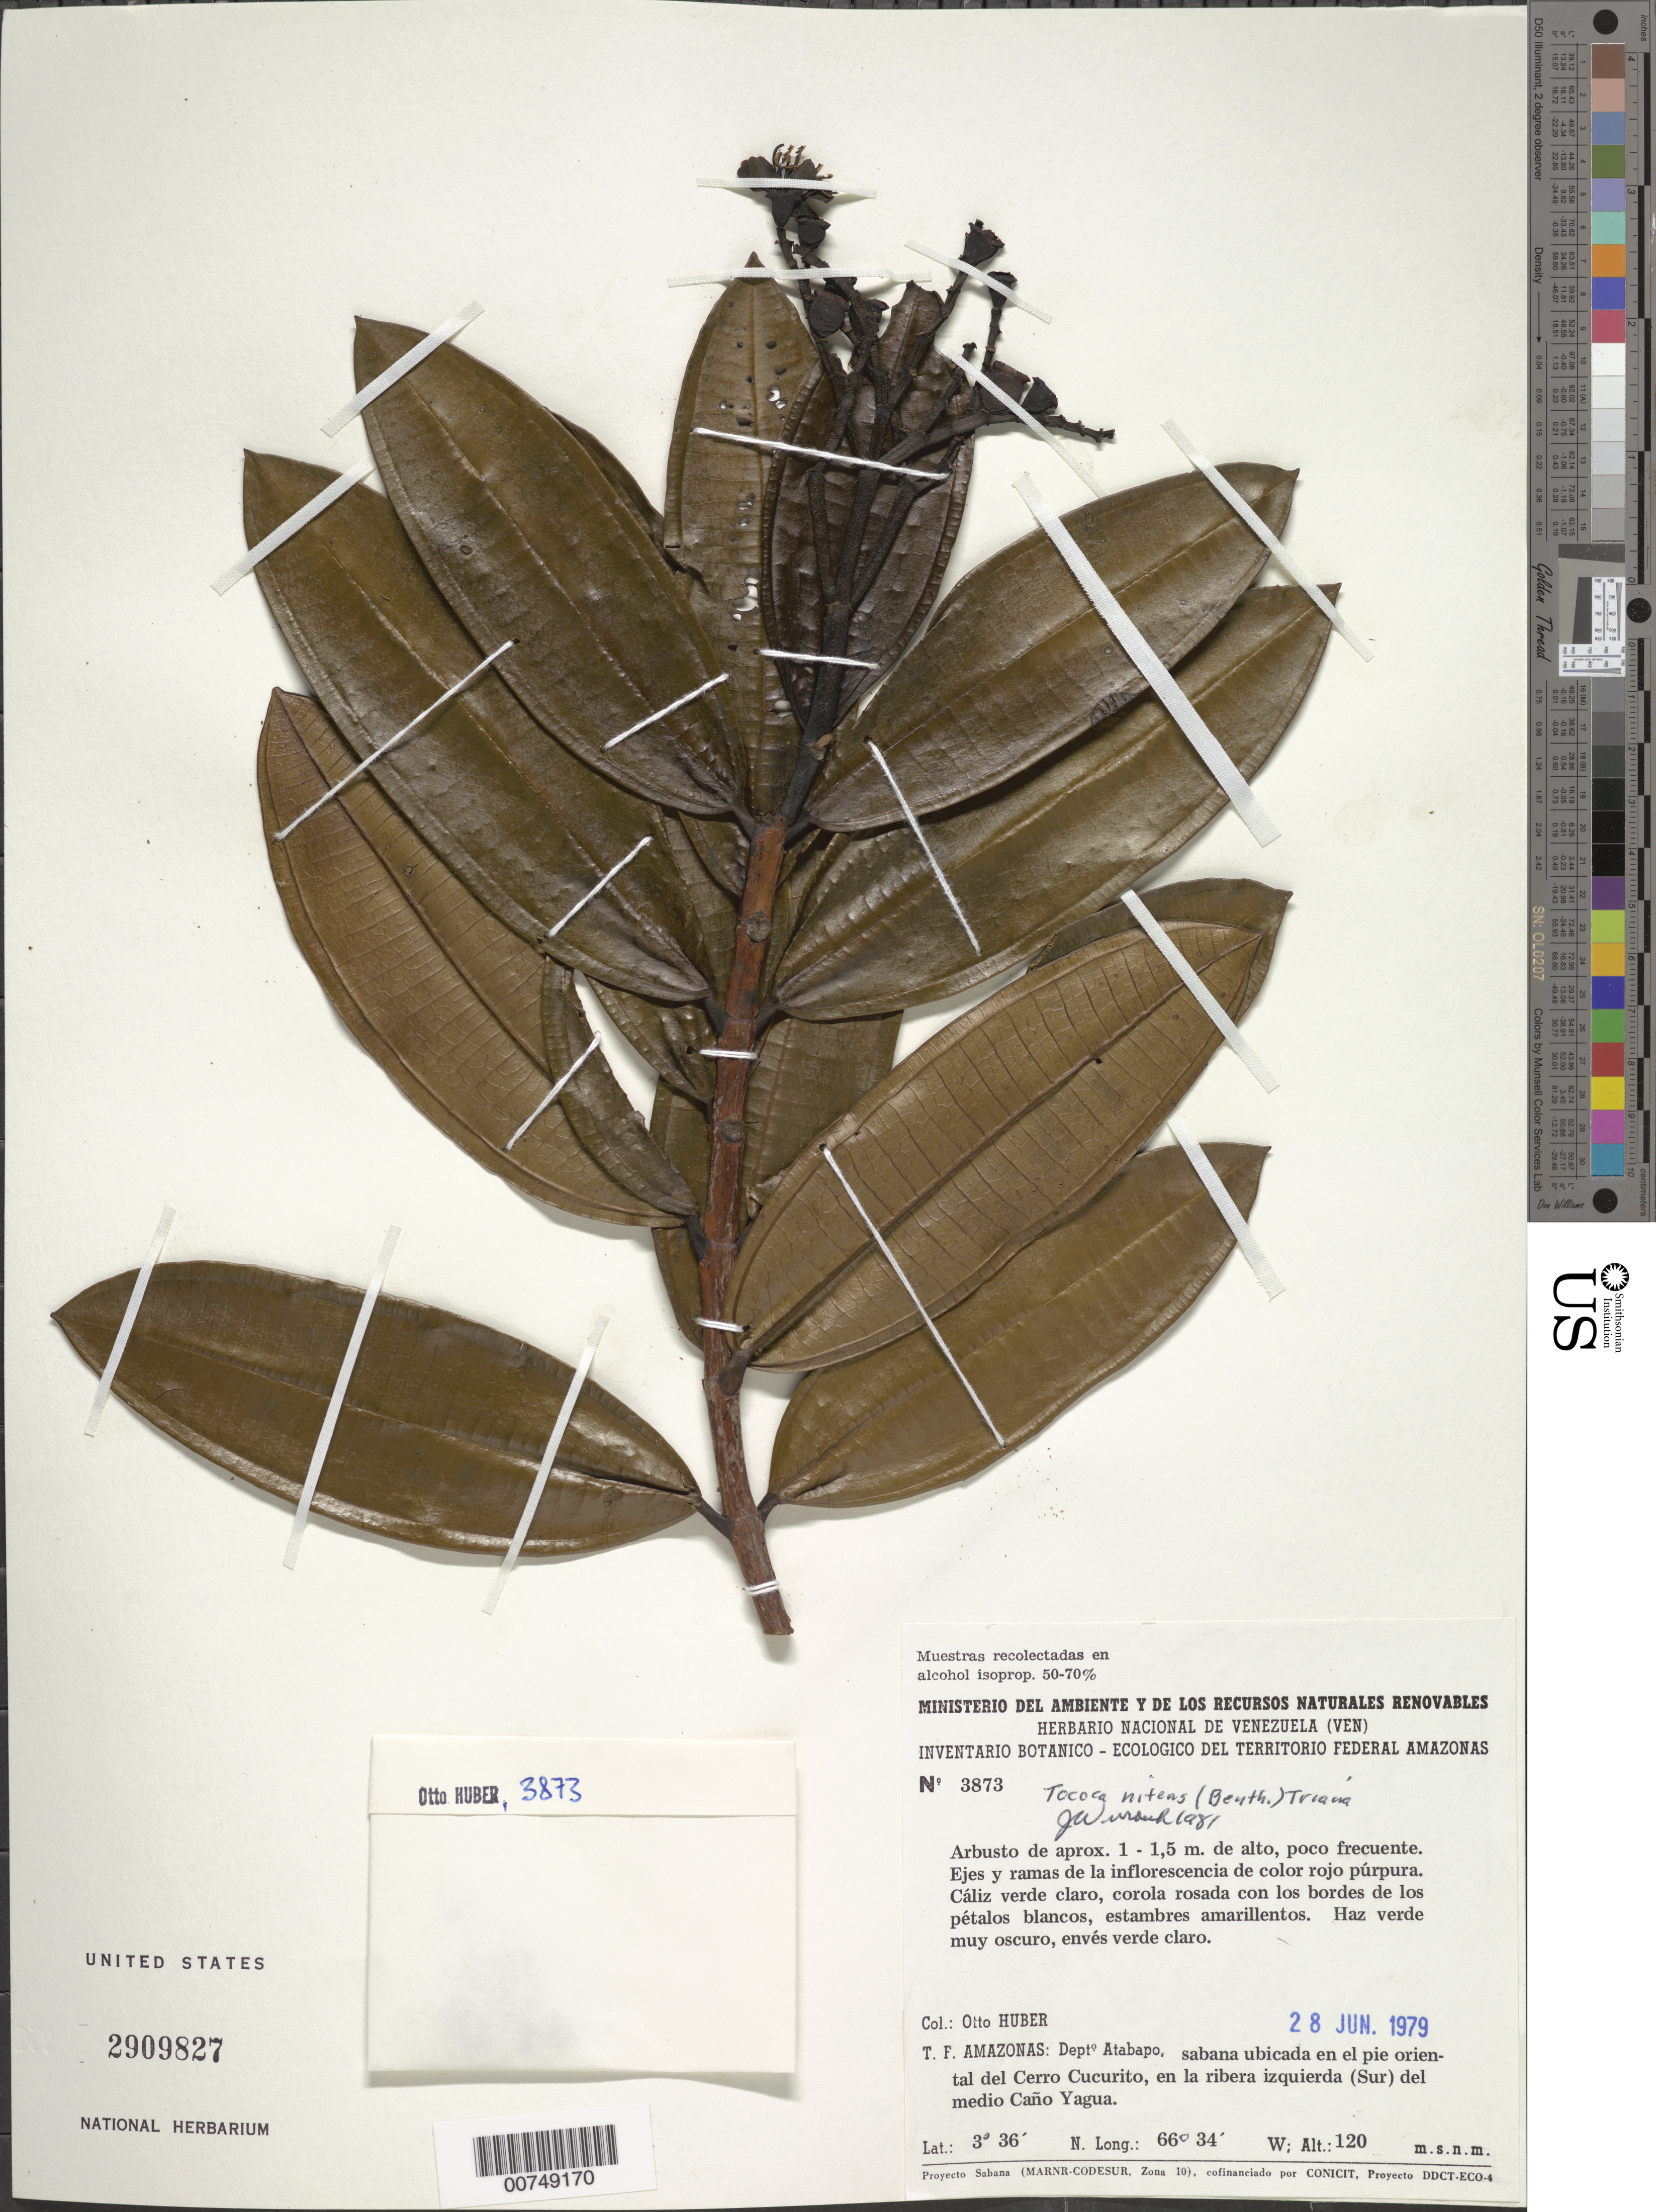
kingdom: Plantae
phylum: Tracheophyta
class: Magnoliopsida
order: Myrtales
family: Melastomataceae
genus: Tococa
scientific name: Tococa nitens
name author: (Benth.) Triana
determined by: Wurdack, John J., (US), US (UNITED STATES)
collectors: O. Huber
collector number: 3873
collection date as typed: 28-Jun-79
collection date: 1979-06-28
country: Venezuela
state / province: Amazonas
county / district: Atabapo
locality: Cerro Cucurito, E of; S del Caño Yagua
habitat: Sabanita ubicada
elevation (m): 120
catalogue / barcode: US 2909827